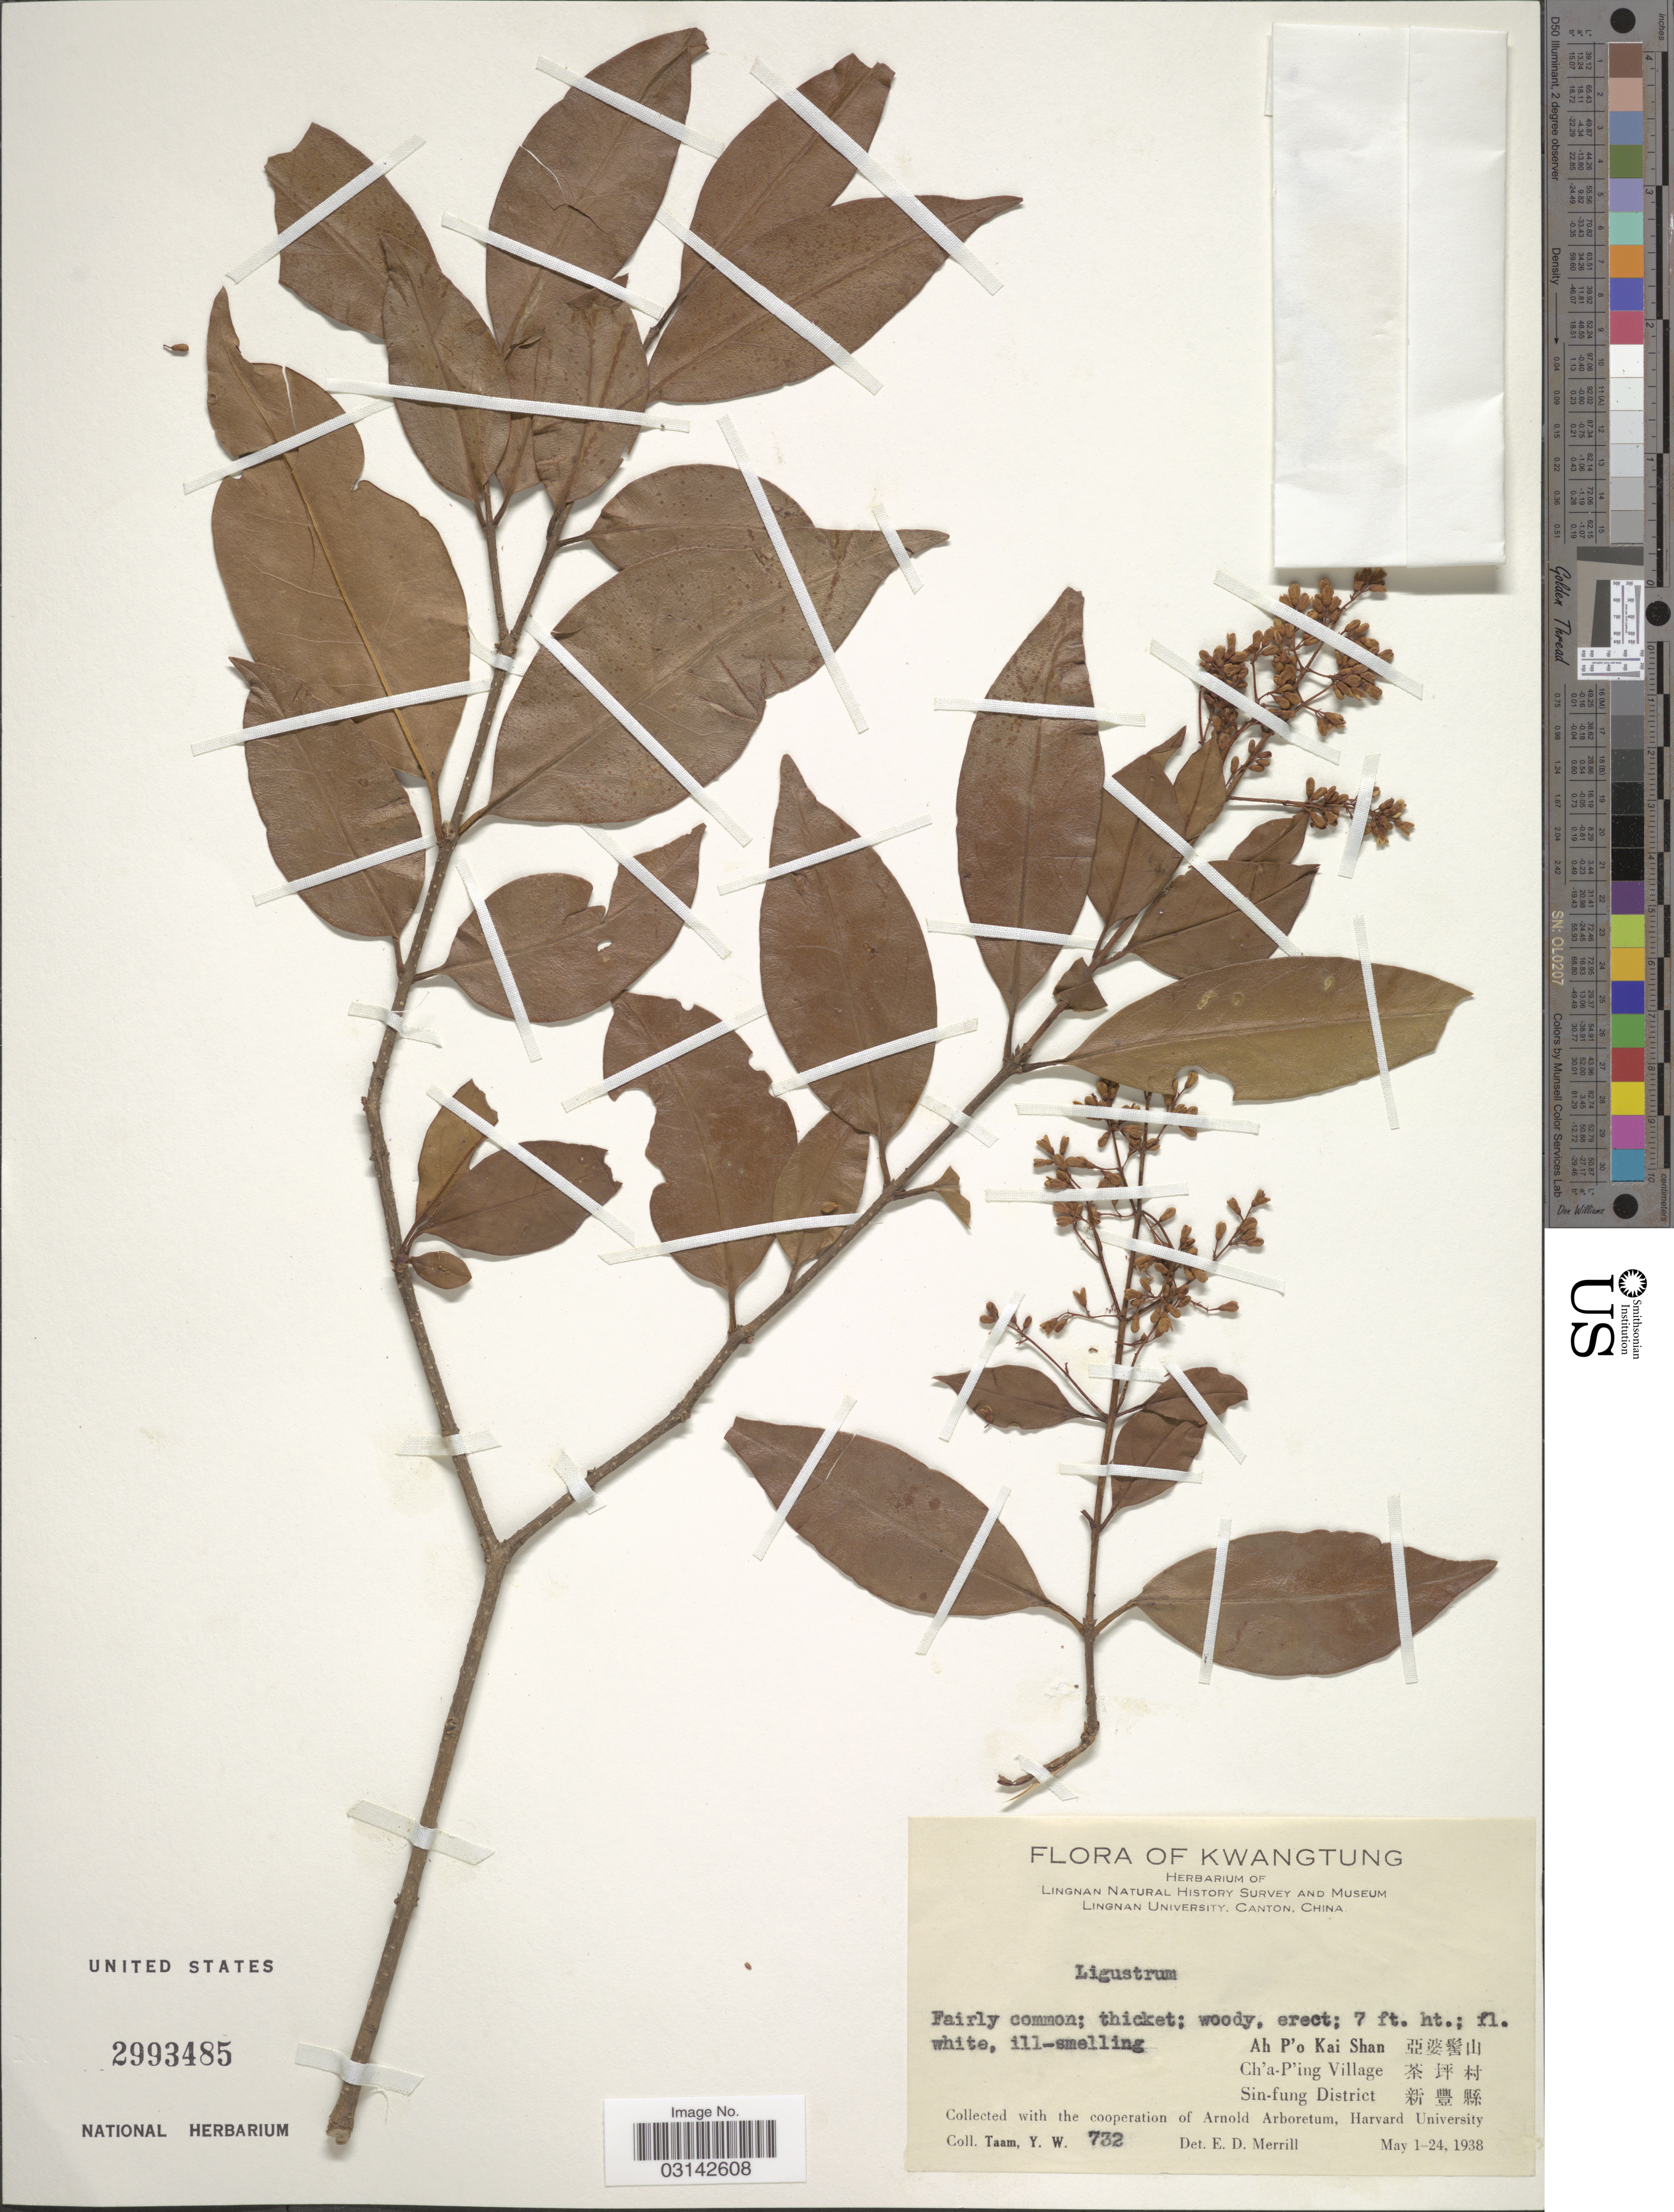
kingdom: Plantae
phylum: Tracheophyta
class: Magnoliopsida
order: Lamiales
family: Oleaceae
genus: Ligustrum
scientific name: Ligustrum sp.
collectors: Y. W. Taam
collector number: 732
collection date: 1938-05-01/1938-05-24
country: China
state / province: Guangdong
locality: Kwangtung, Ah P'o Kai Shan, Ch'a-P'ing Village, Sin-fung District.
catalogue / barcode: US 2993485